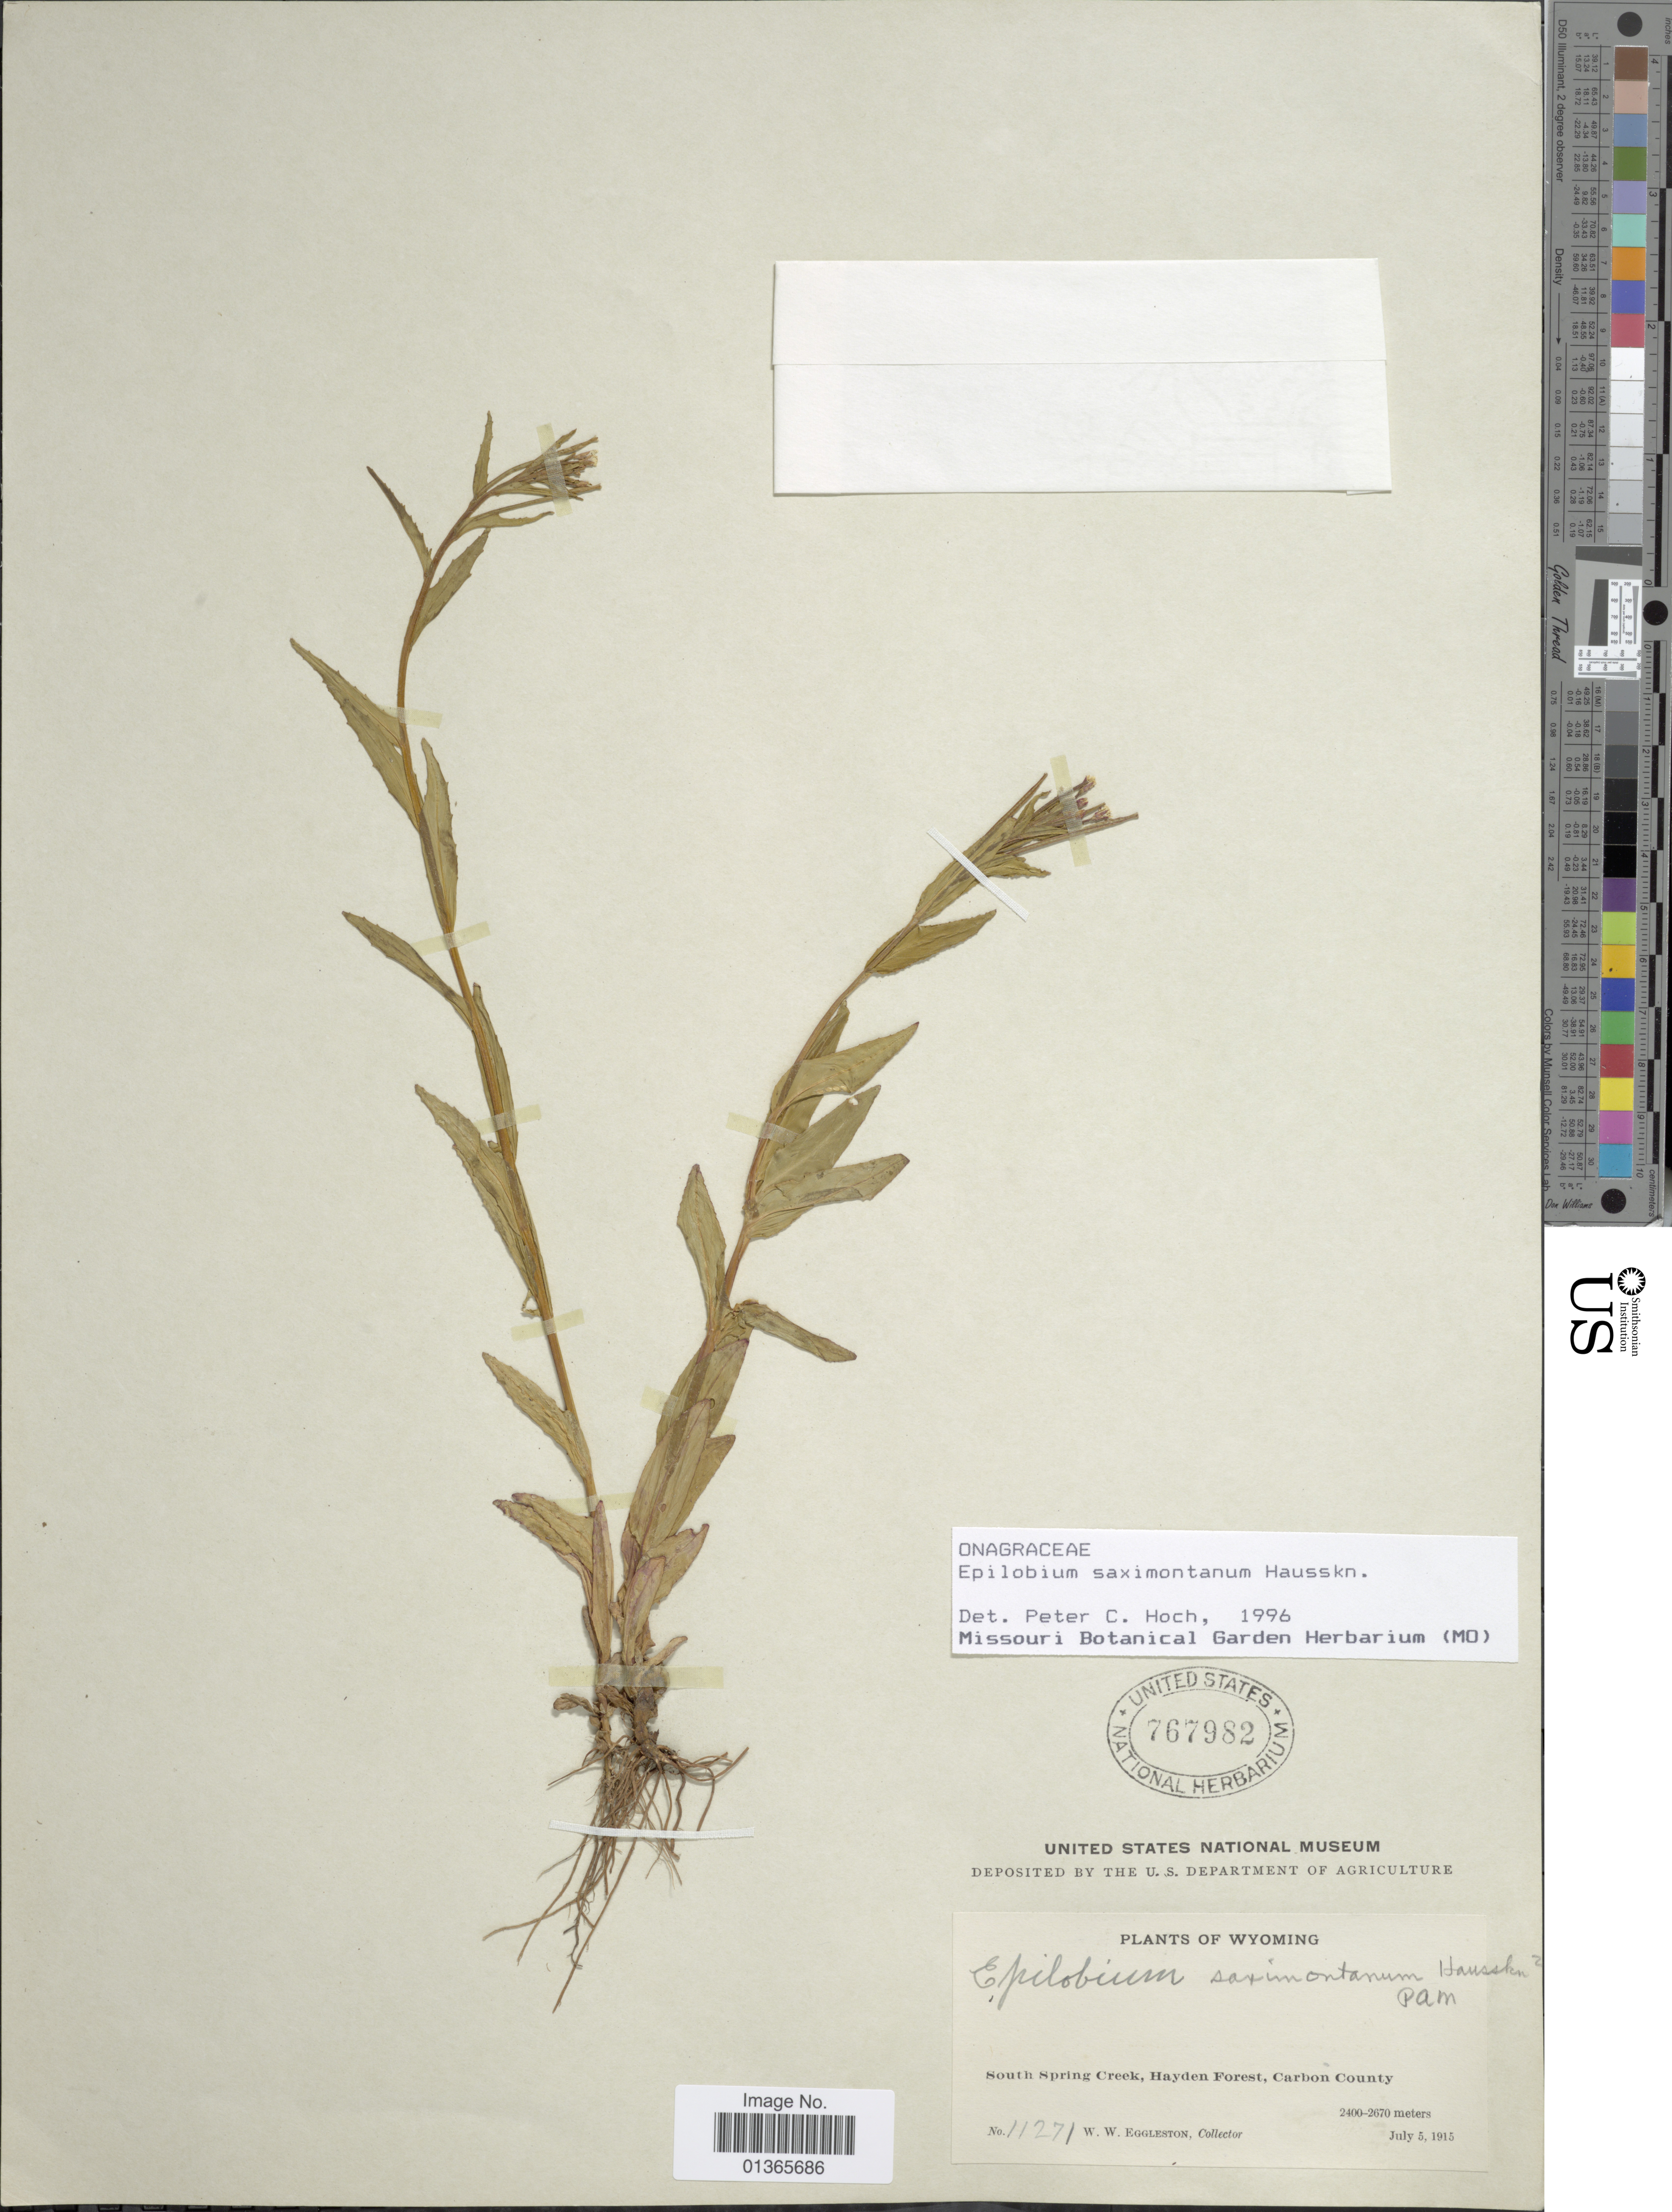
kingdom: Plantae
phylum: Tracheophyta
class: Magnoliopsida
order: Myrtales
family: Onagraceae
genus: Epilobium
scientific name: Epilobium saximontanum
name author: Hausskn.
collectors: W. W. Eggleston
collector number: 11271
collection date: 1915-07-05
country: United States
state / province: Wyoming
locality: South Spring Creek, Hayden Forest, Carbon County.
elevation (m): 2400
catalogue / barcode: US 767982